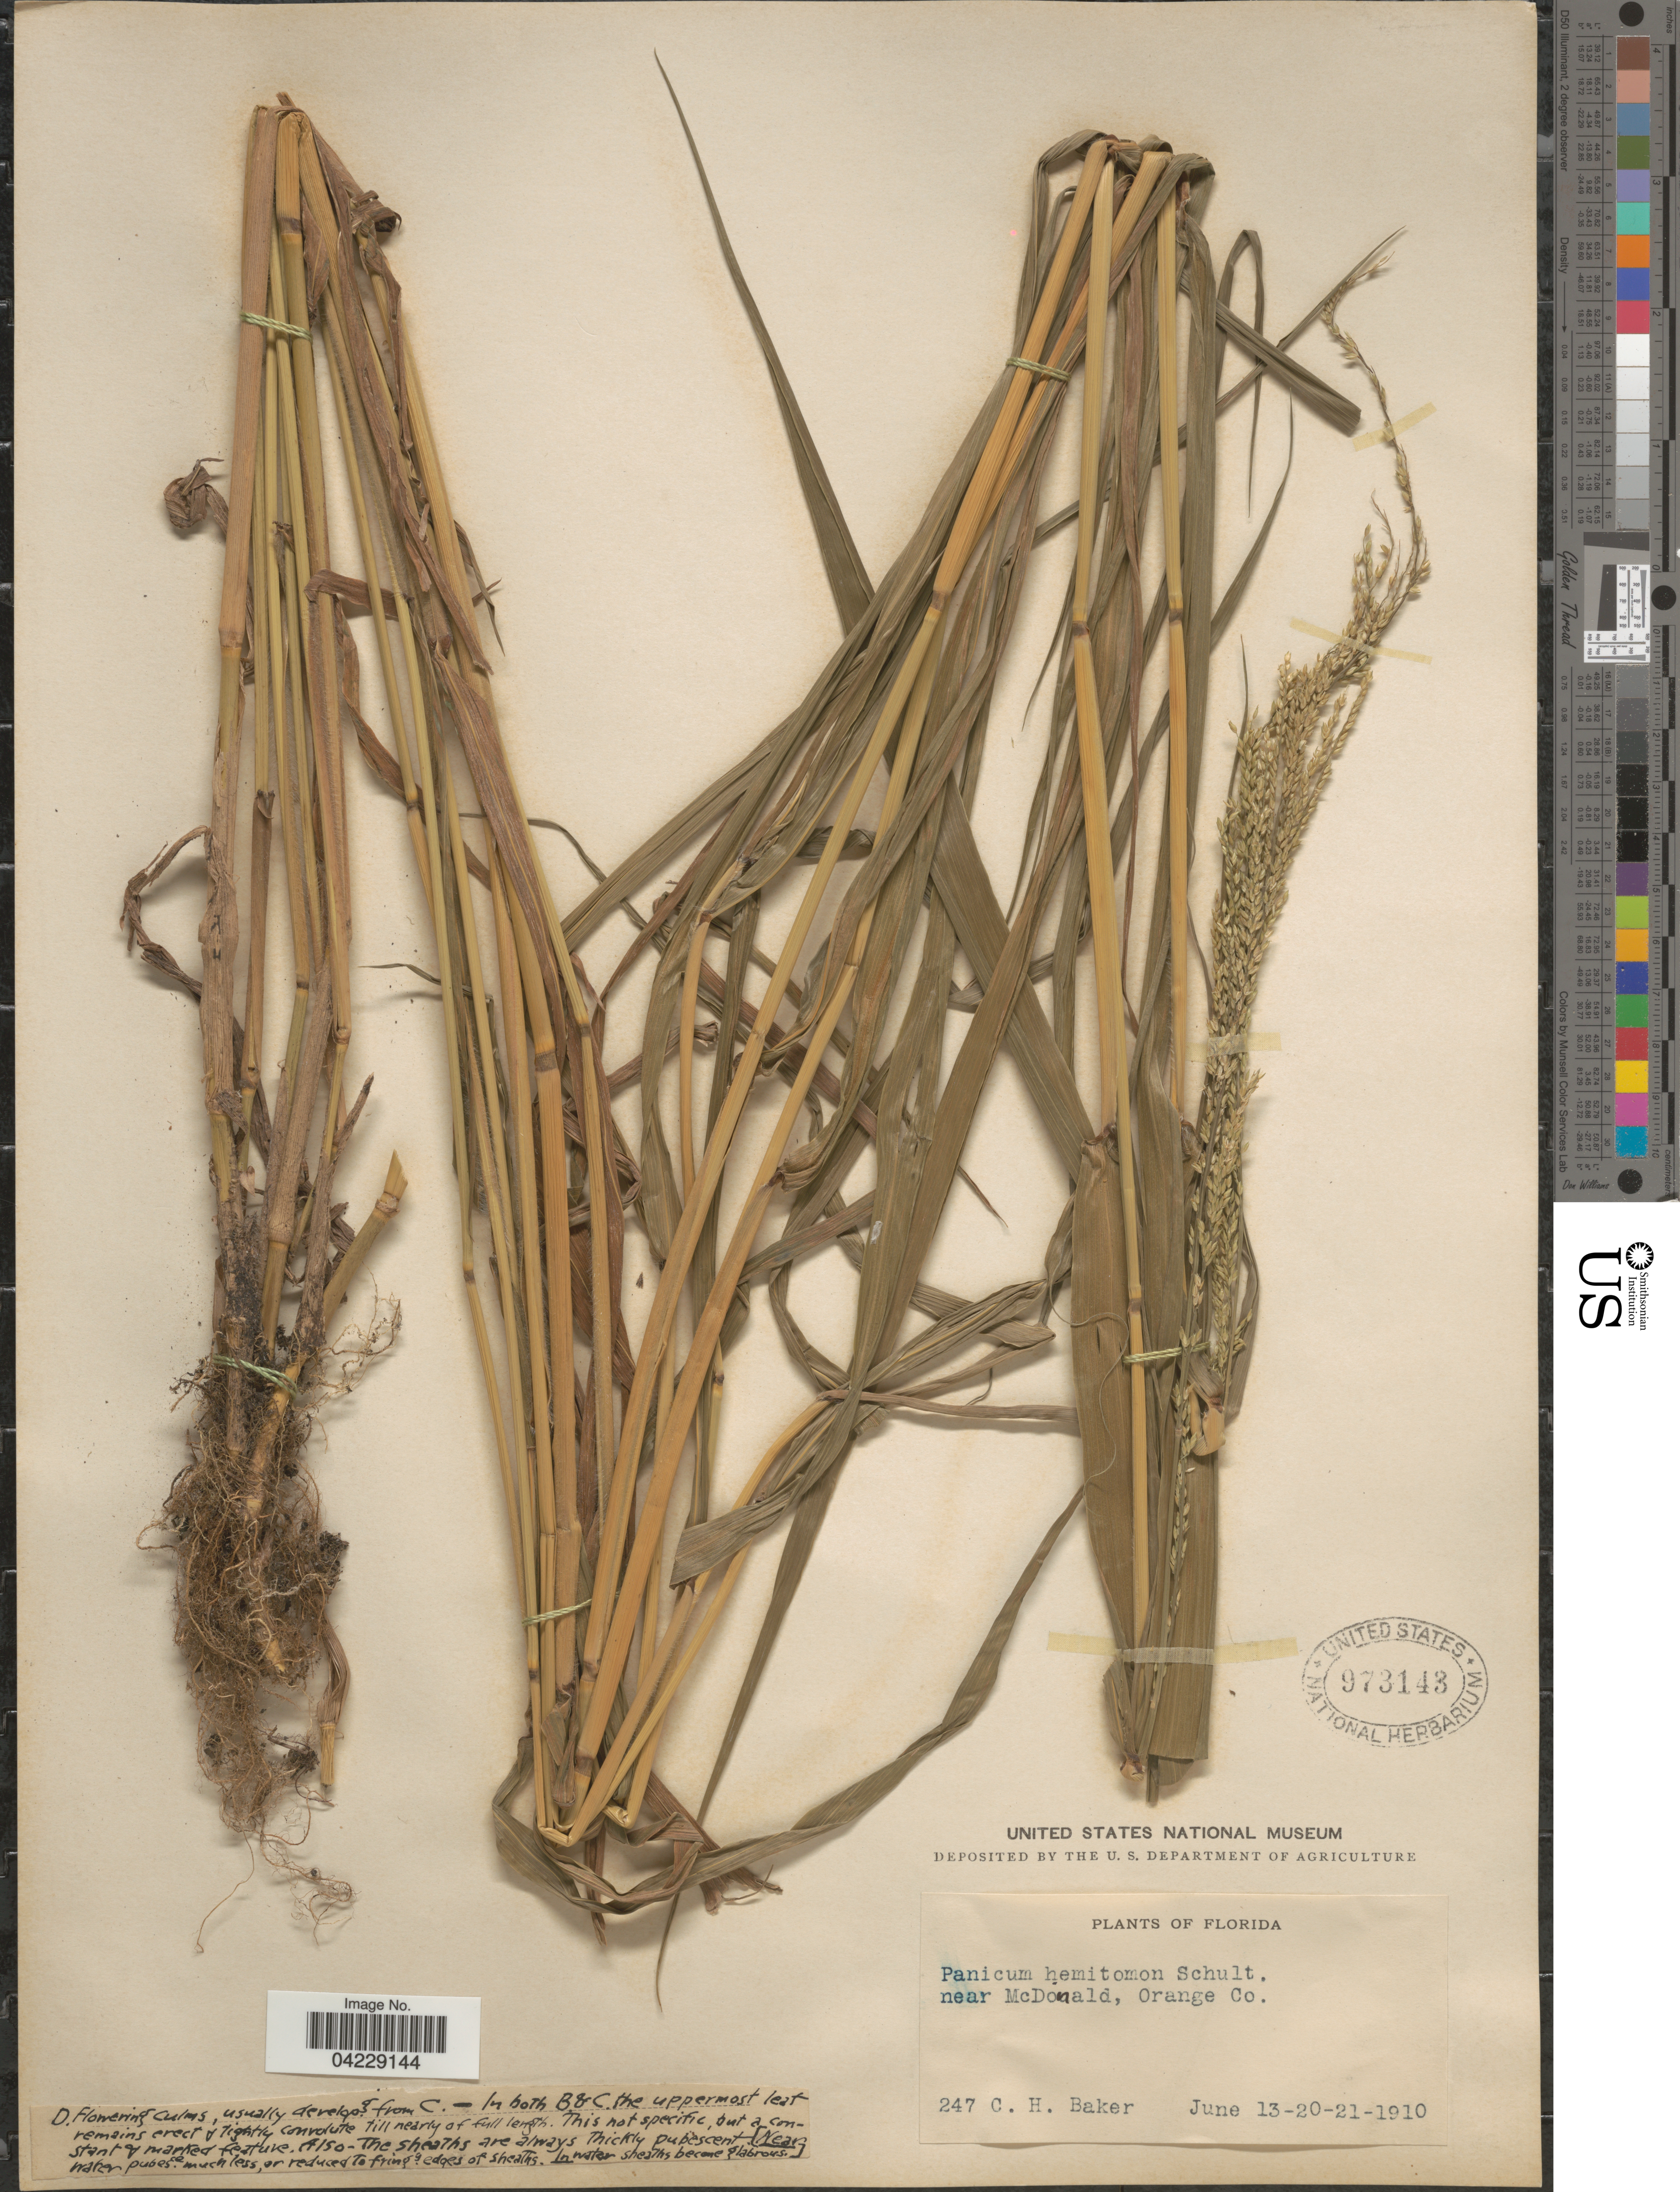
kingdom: Plantae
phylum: Tracheophyta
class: Liliopsida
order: Poales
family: Poaceae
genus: Hymenachne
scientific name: Hymenachne hemitomon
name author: (Schult.) C. C. Hsu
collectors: C. H. Baker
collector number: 247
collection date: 1910-06-13/1910-06-21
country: United States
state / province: Florida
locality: Near McDonald, Orange Co.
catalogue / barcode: US 973143